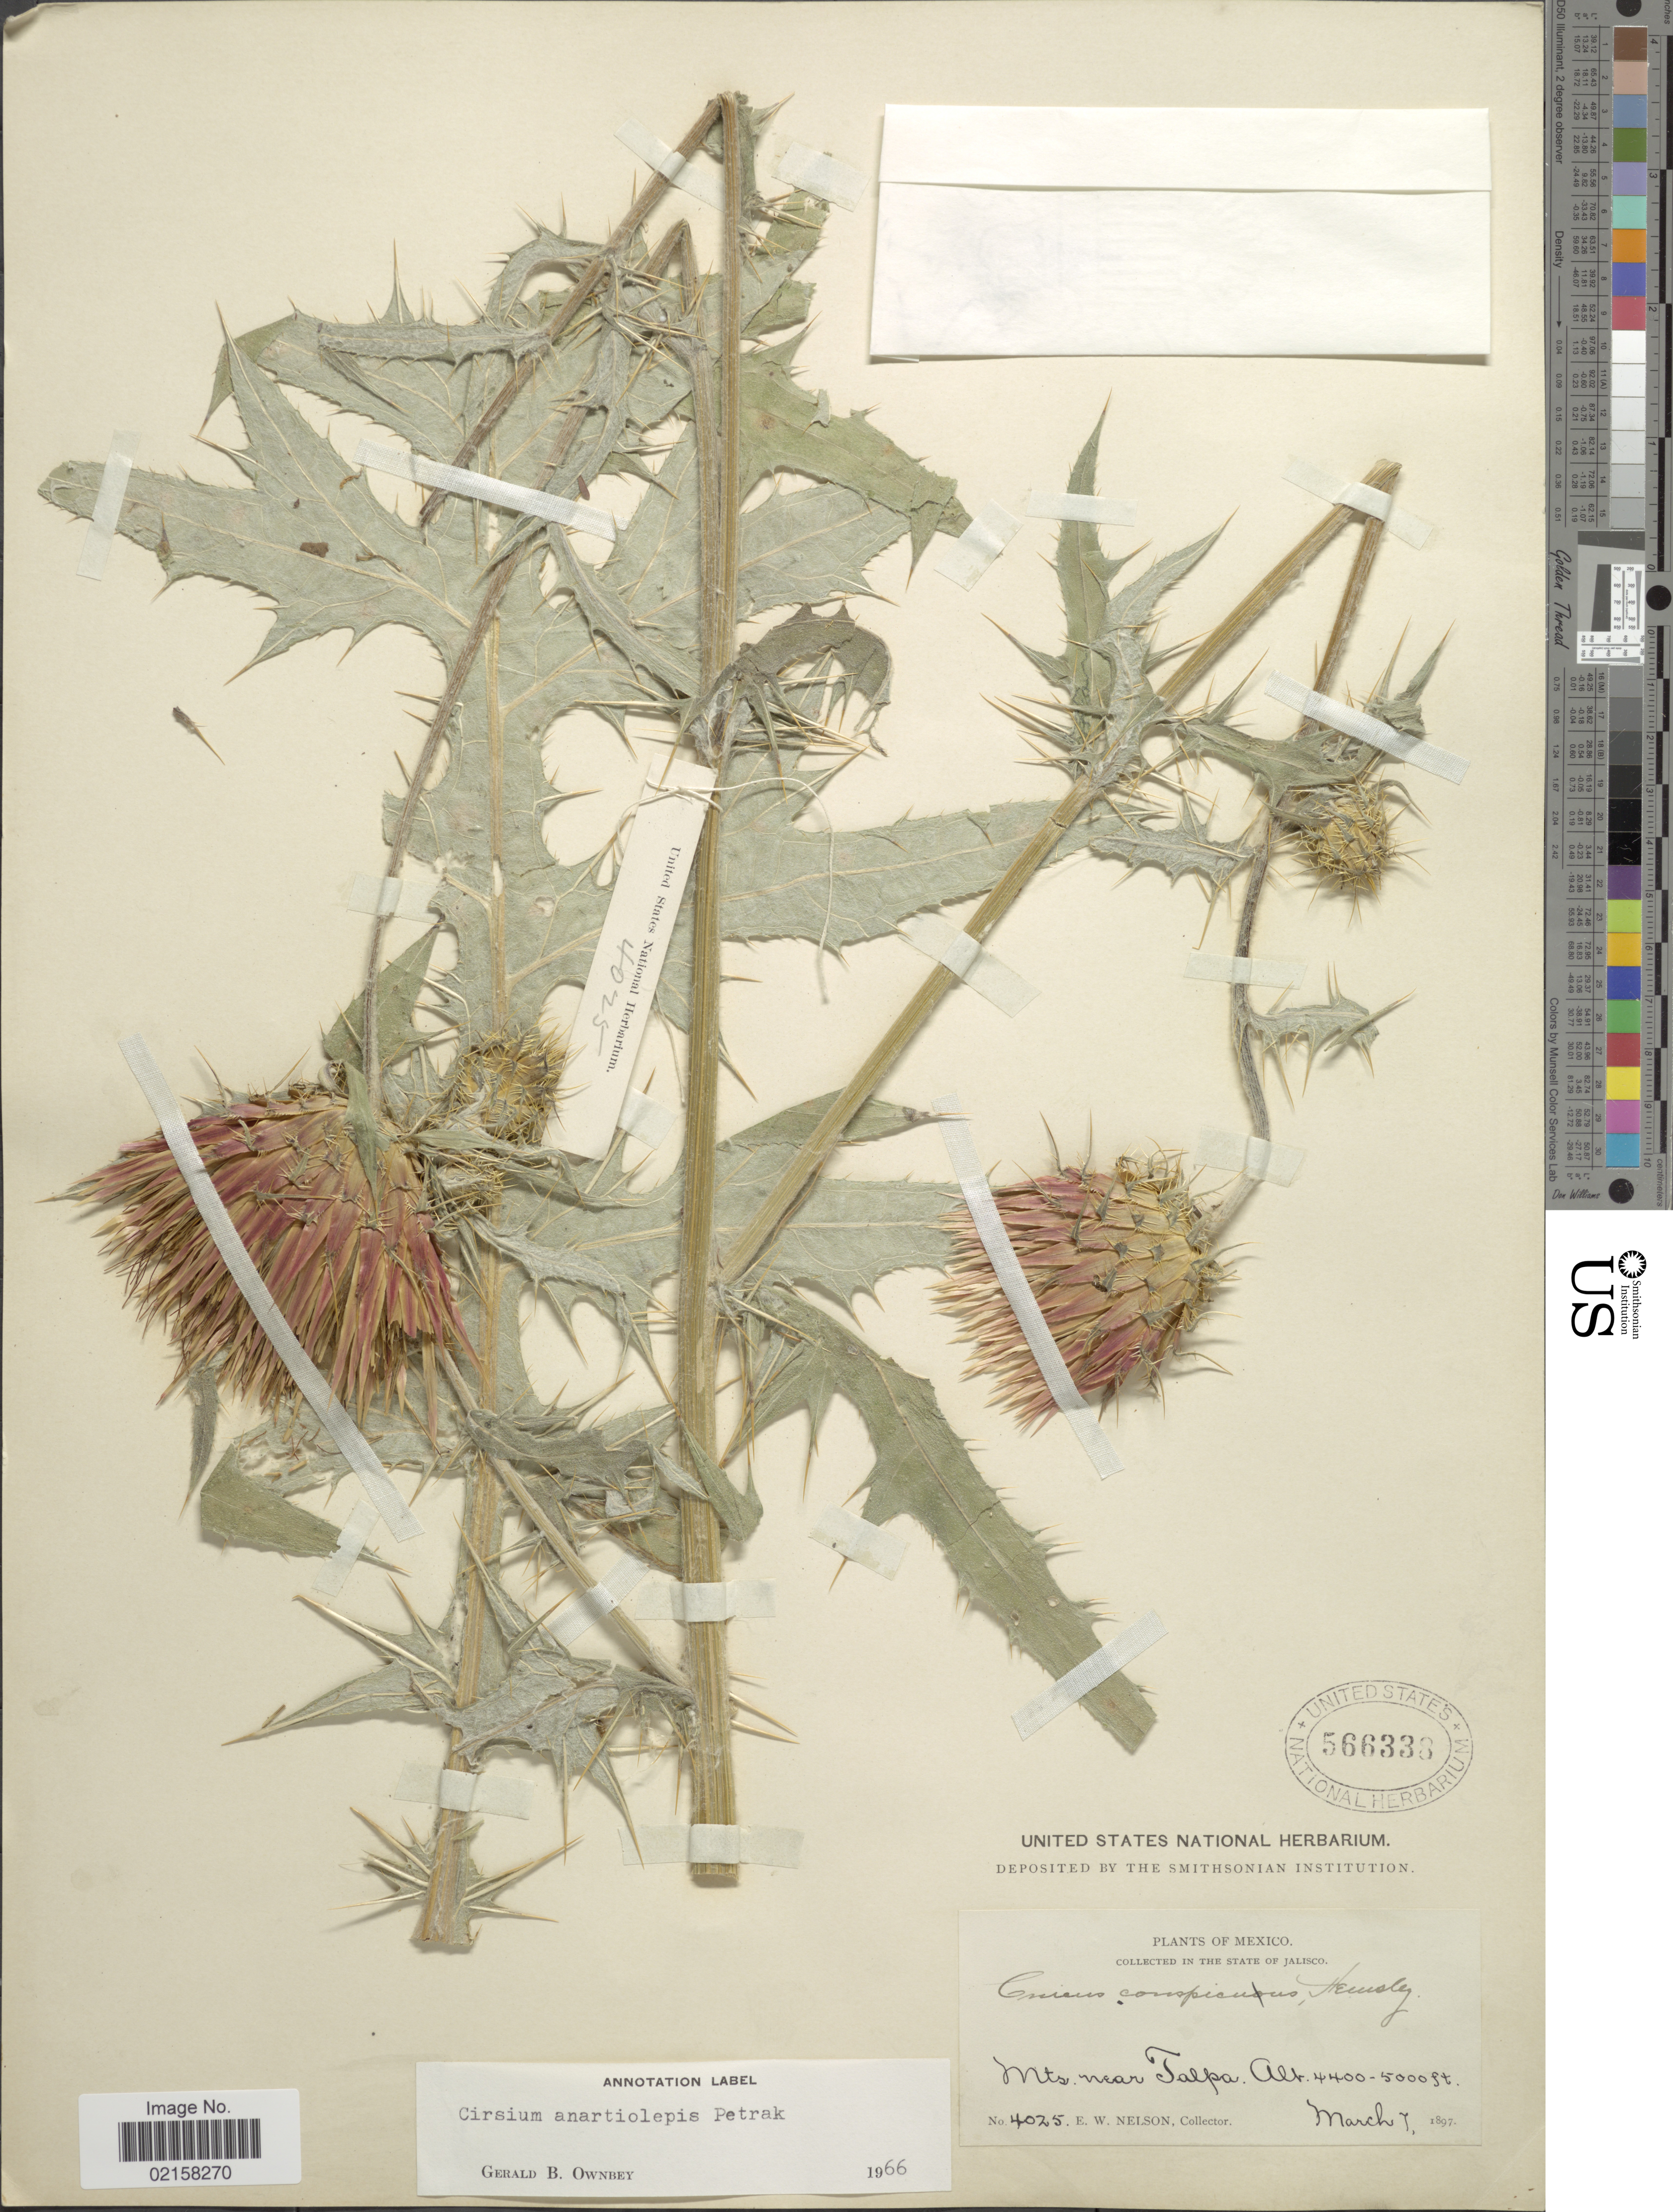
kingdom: Plantae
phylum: Tracheophyta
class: Magnoliopsida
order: Asterales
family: Asteraceae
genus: Cirsium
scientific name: Cirsium anartiolepis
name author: Petr.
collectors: E. W. Nelson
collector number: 4025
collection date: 1897-03-07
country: Mexico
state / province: Jalisco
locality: Mts. near Talpa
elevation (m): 1341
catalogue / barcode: US 566338